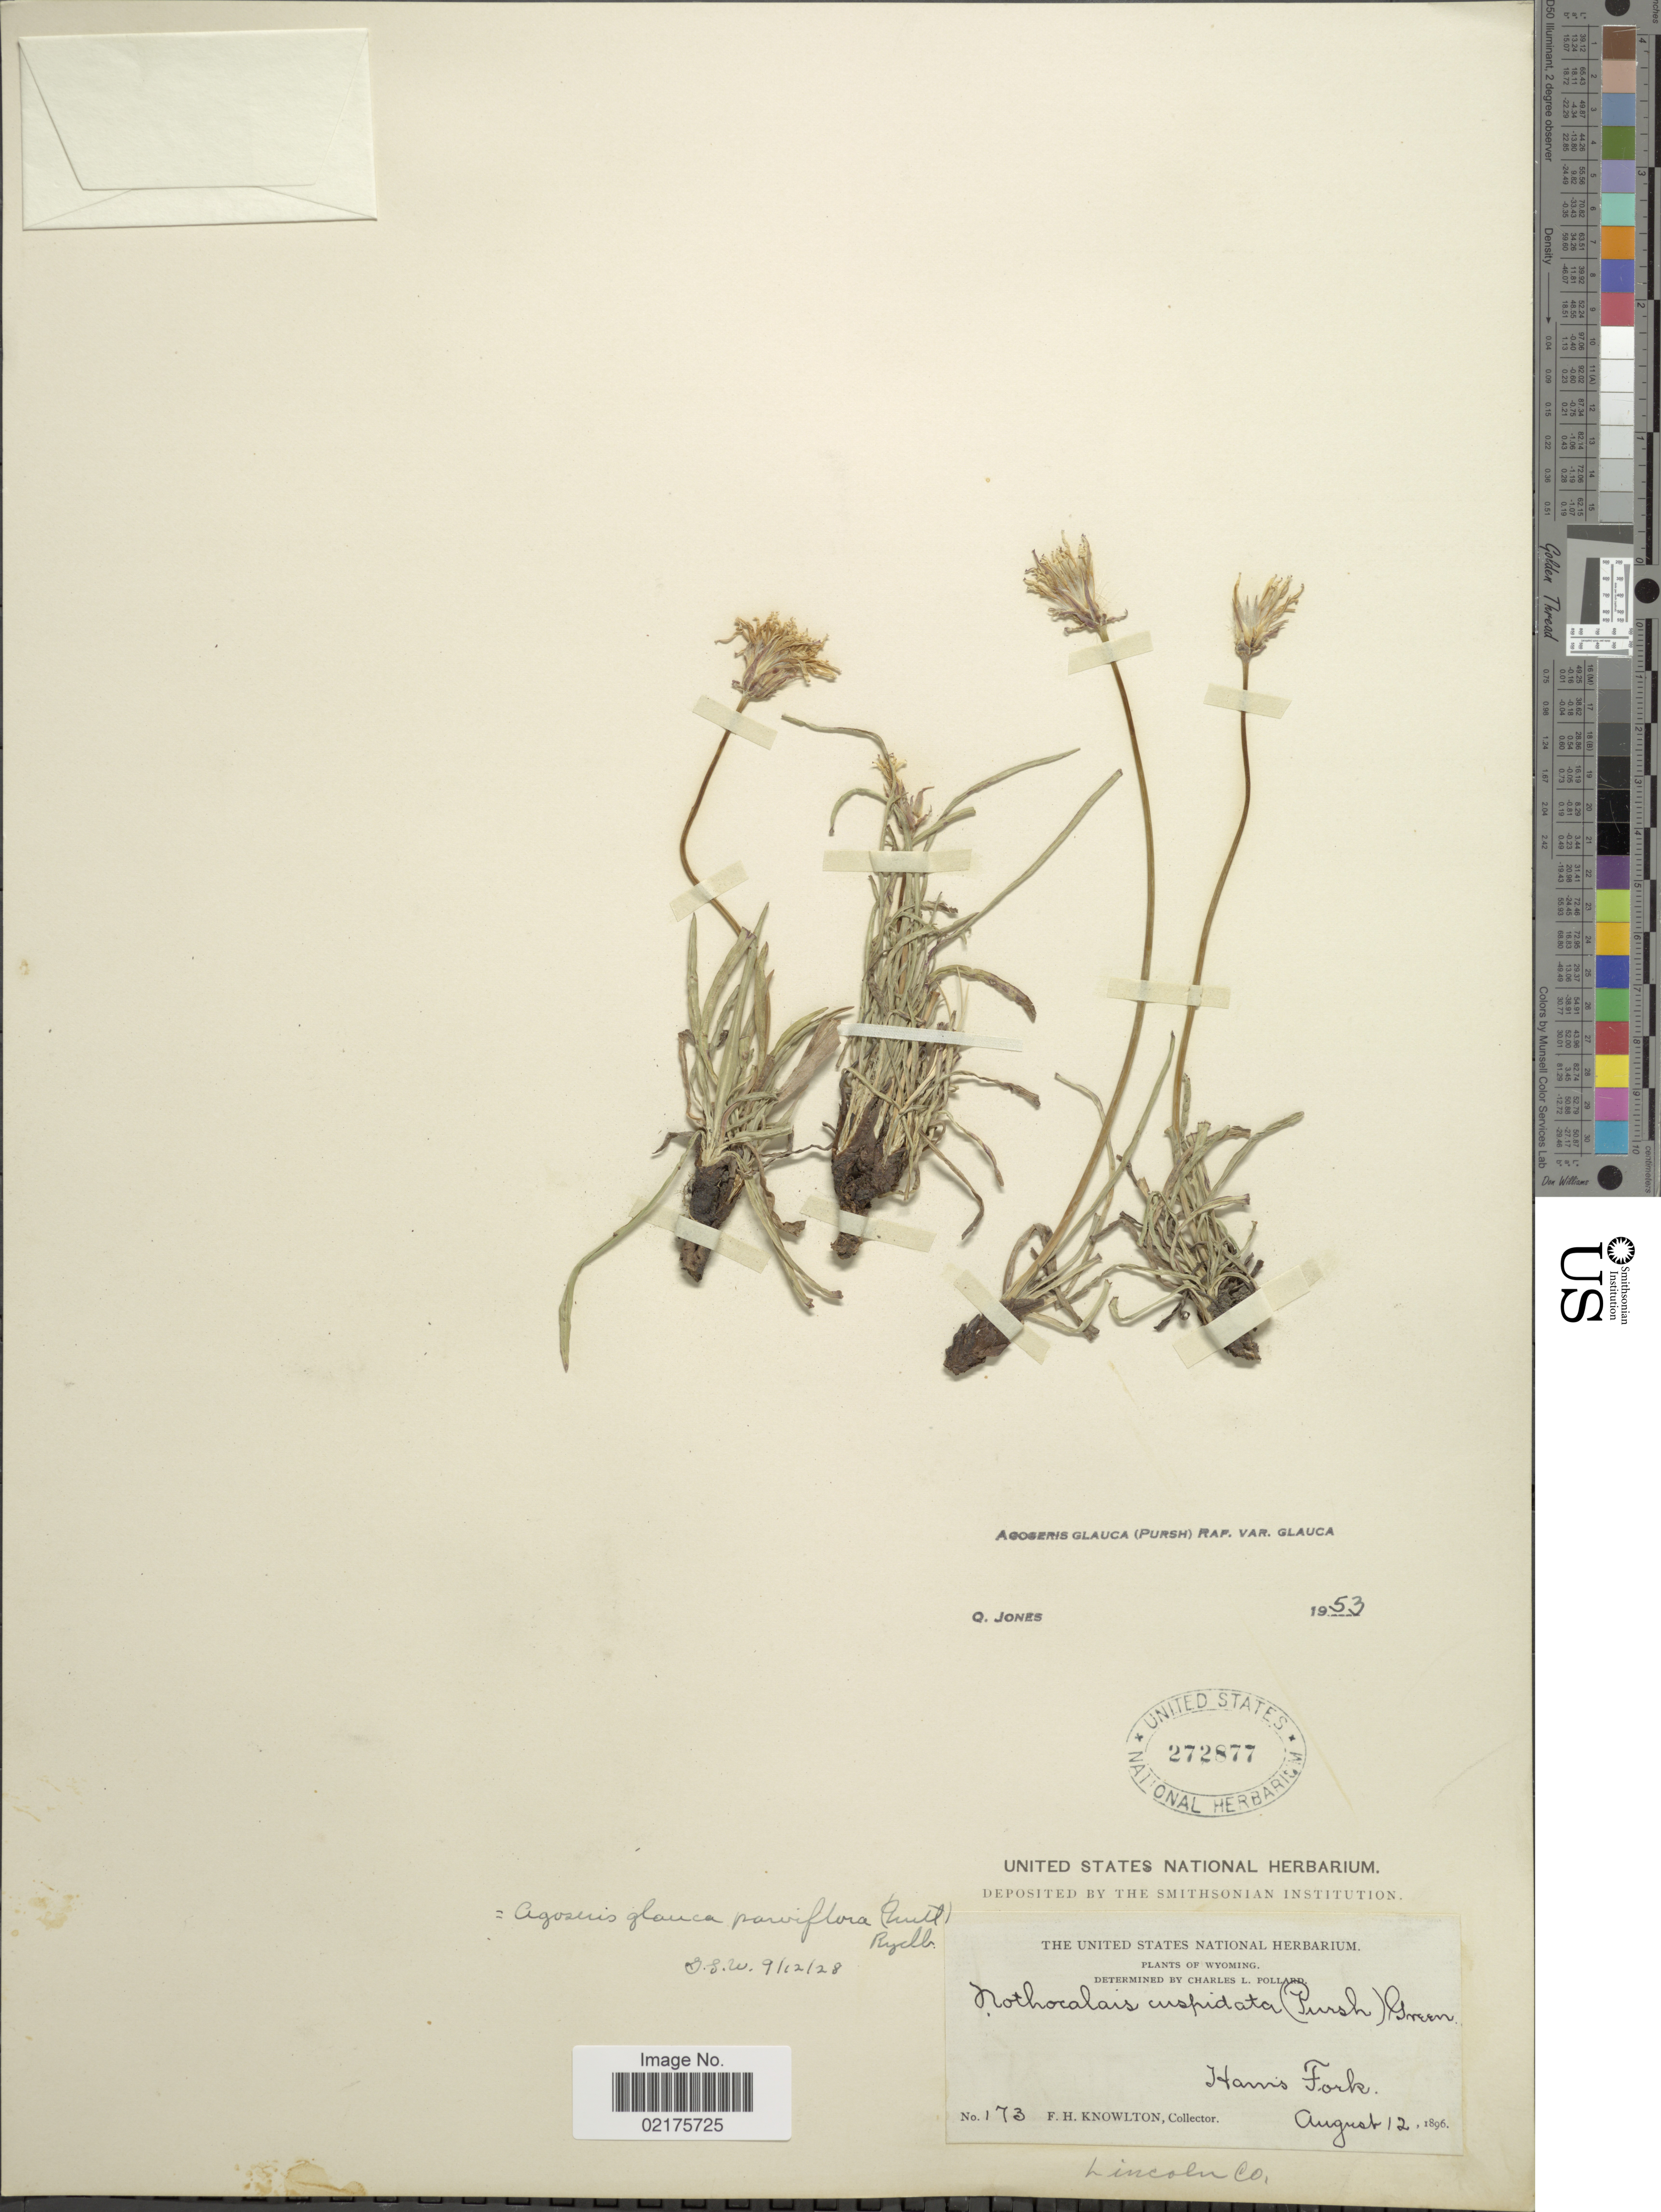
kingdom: Plantae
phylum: Tracheophyta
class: Magnoliopsida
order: Asterales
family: Asteraceae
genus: Agoseris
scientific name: Agoseris glauca var. glauca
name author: (Pursh) Raf.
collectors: F. H. Knowlton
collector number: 173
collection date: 1896-08-12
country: United States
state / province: Wyoming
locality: Harris Forks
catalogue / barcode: US 272877